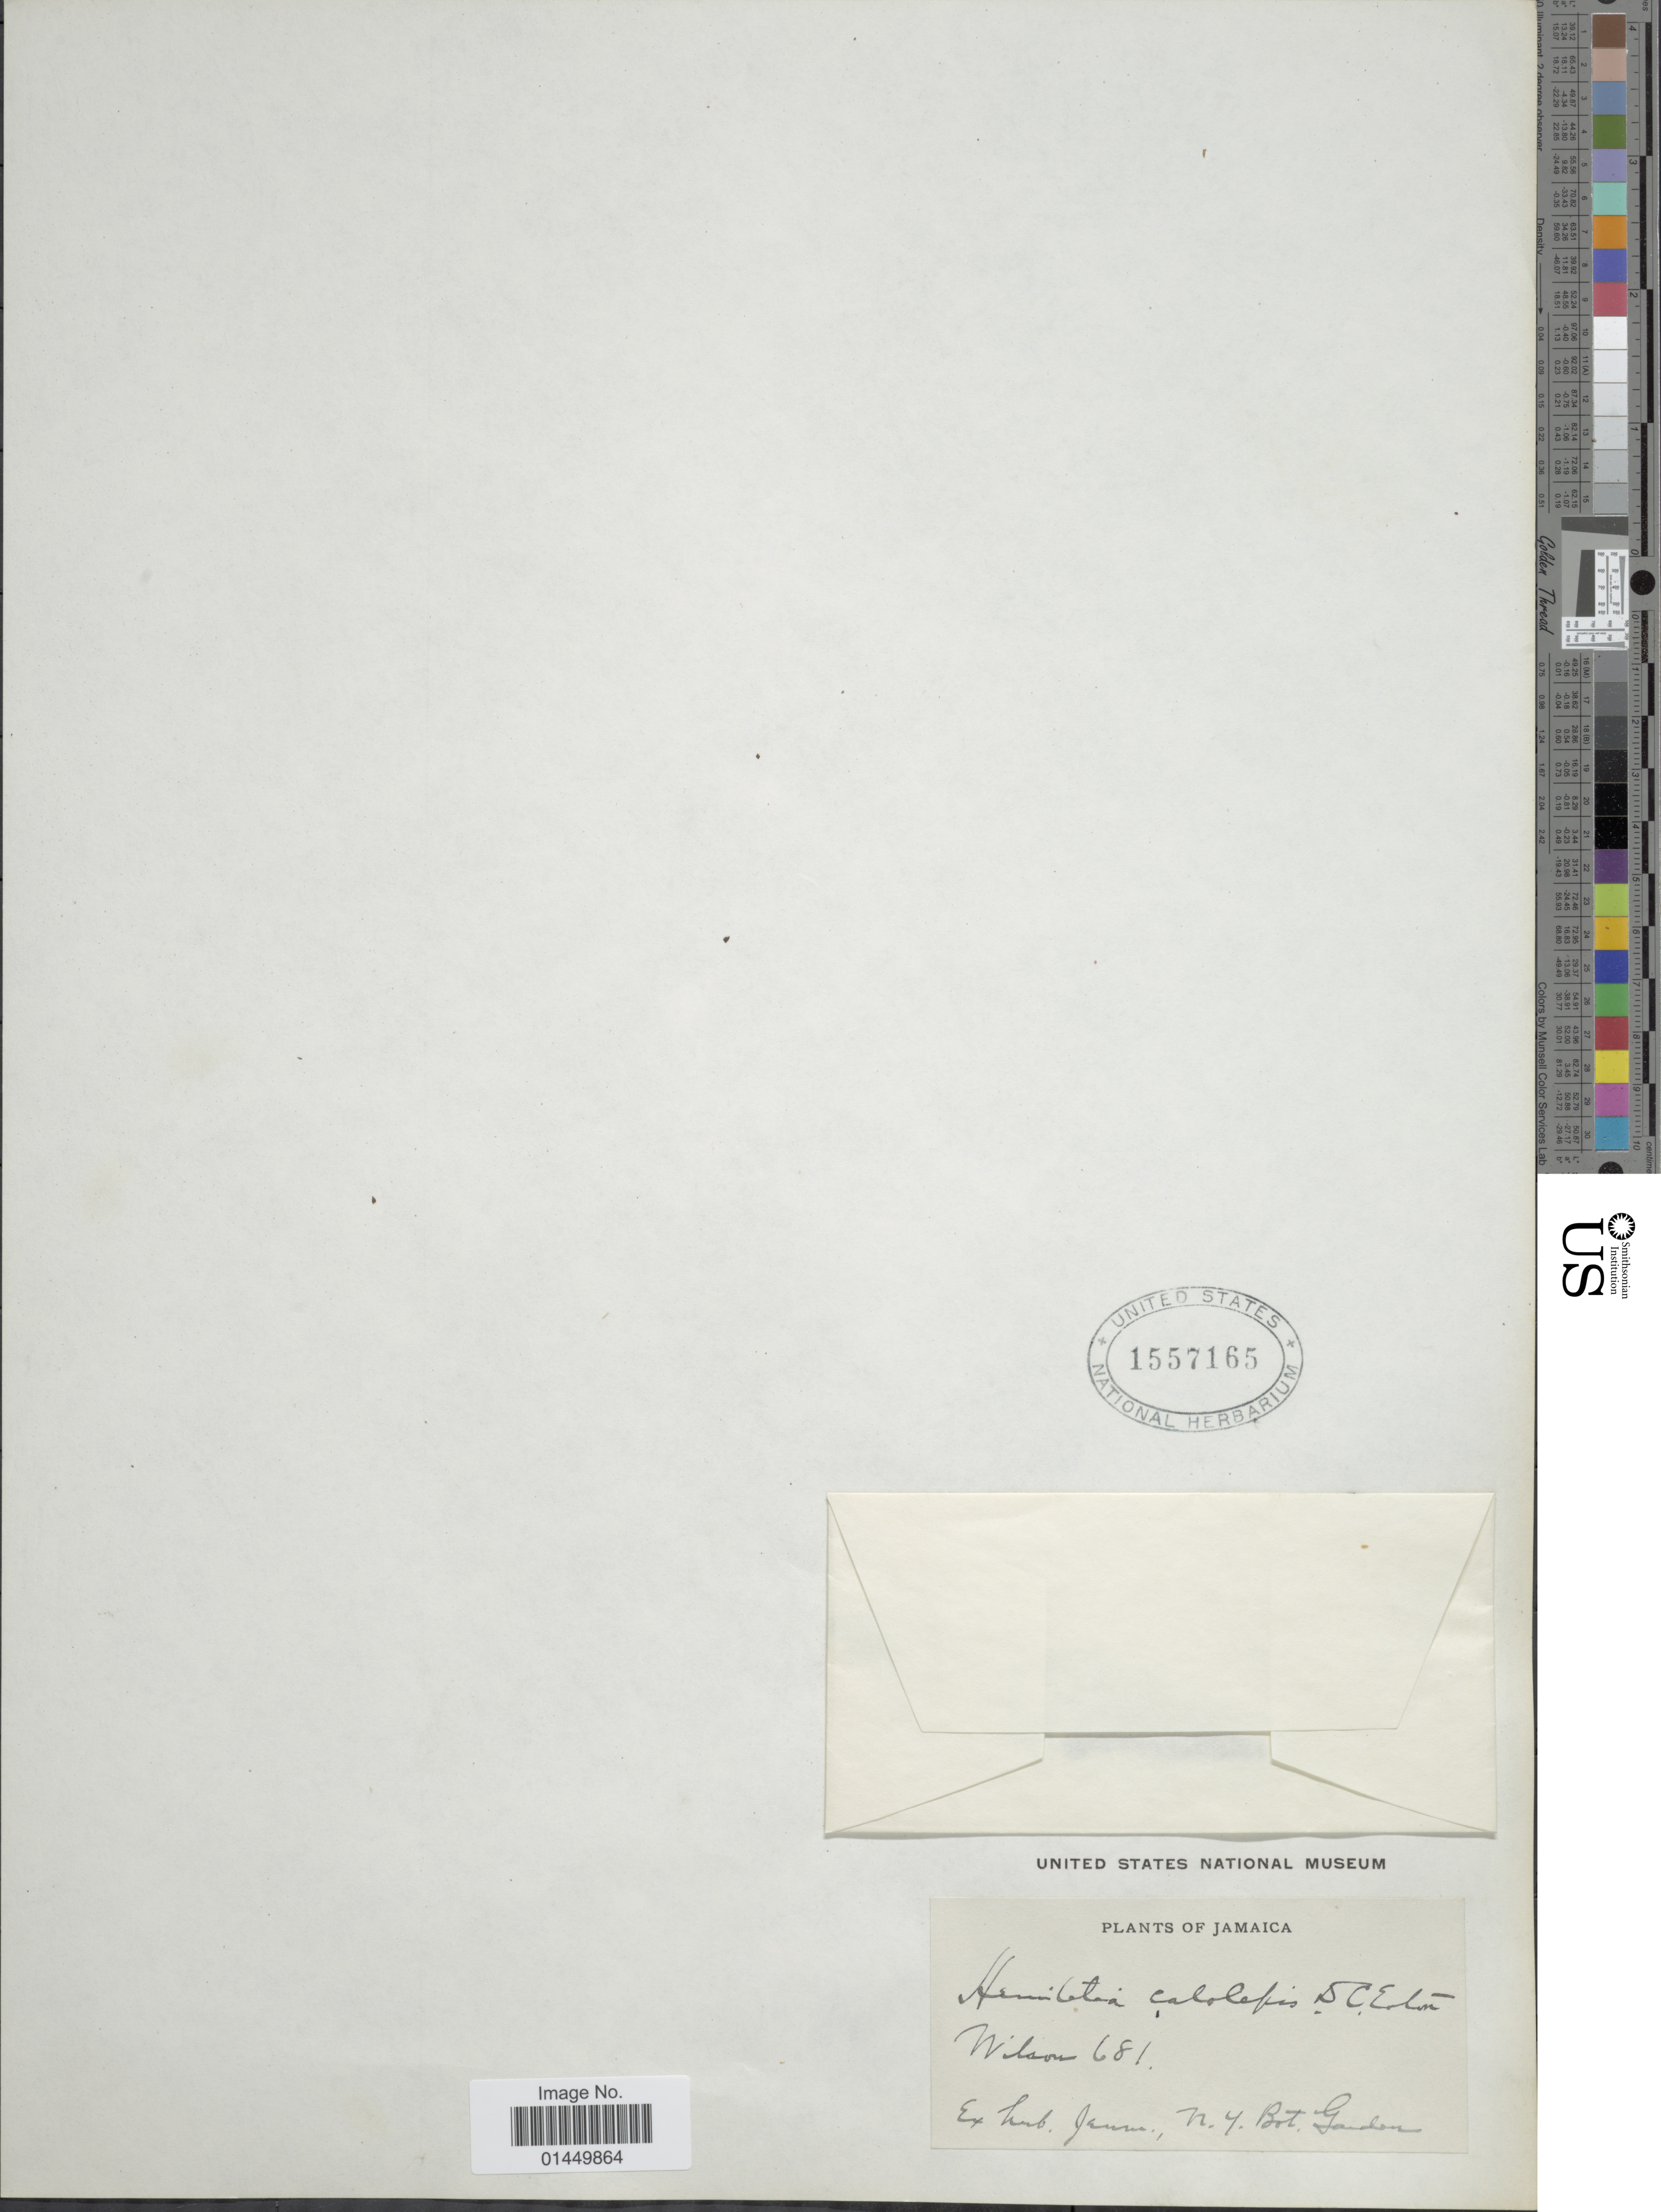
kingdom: Plantae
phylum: Tracheophyta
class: Polypodiopsida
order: Cyatheales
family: Cyatheaceae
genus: Cyathea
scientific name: Cyathea arborea x Trichipteris sp.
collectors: -- Wilson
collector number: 681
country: Jamaica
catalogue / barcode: US 1557165